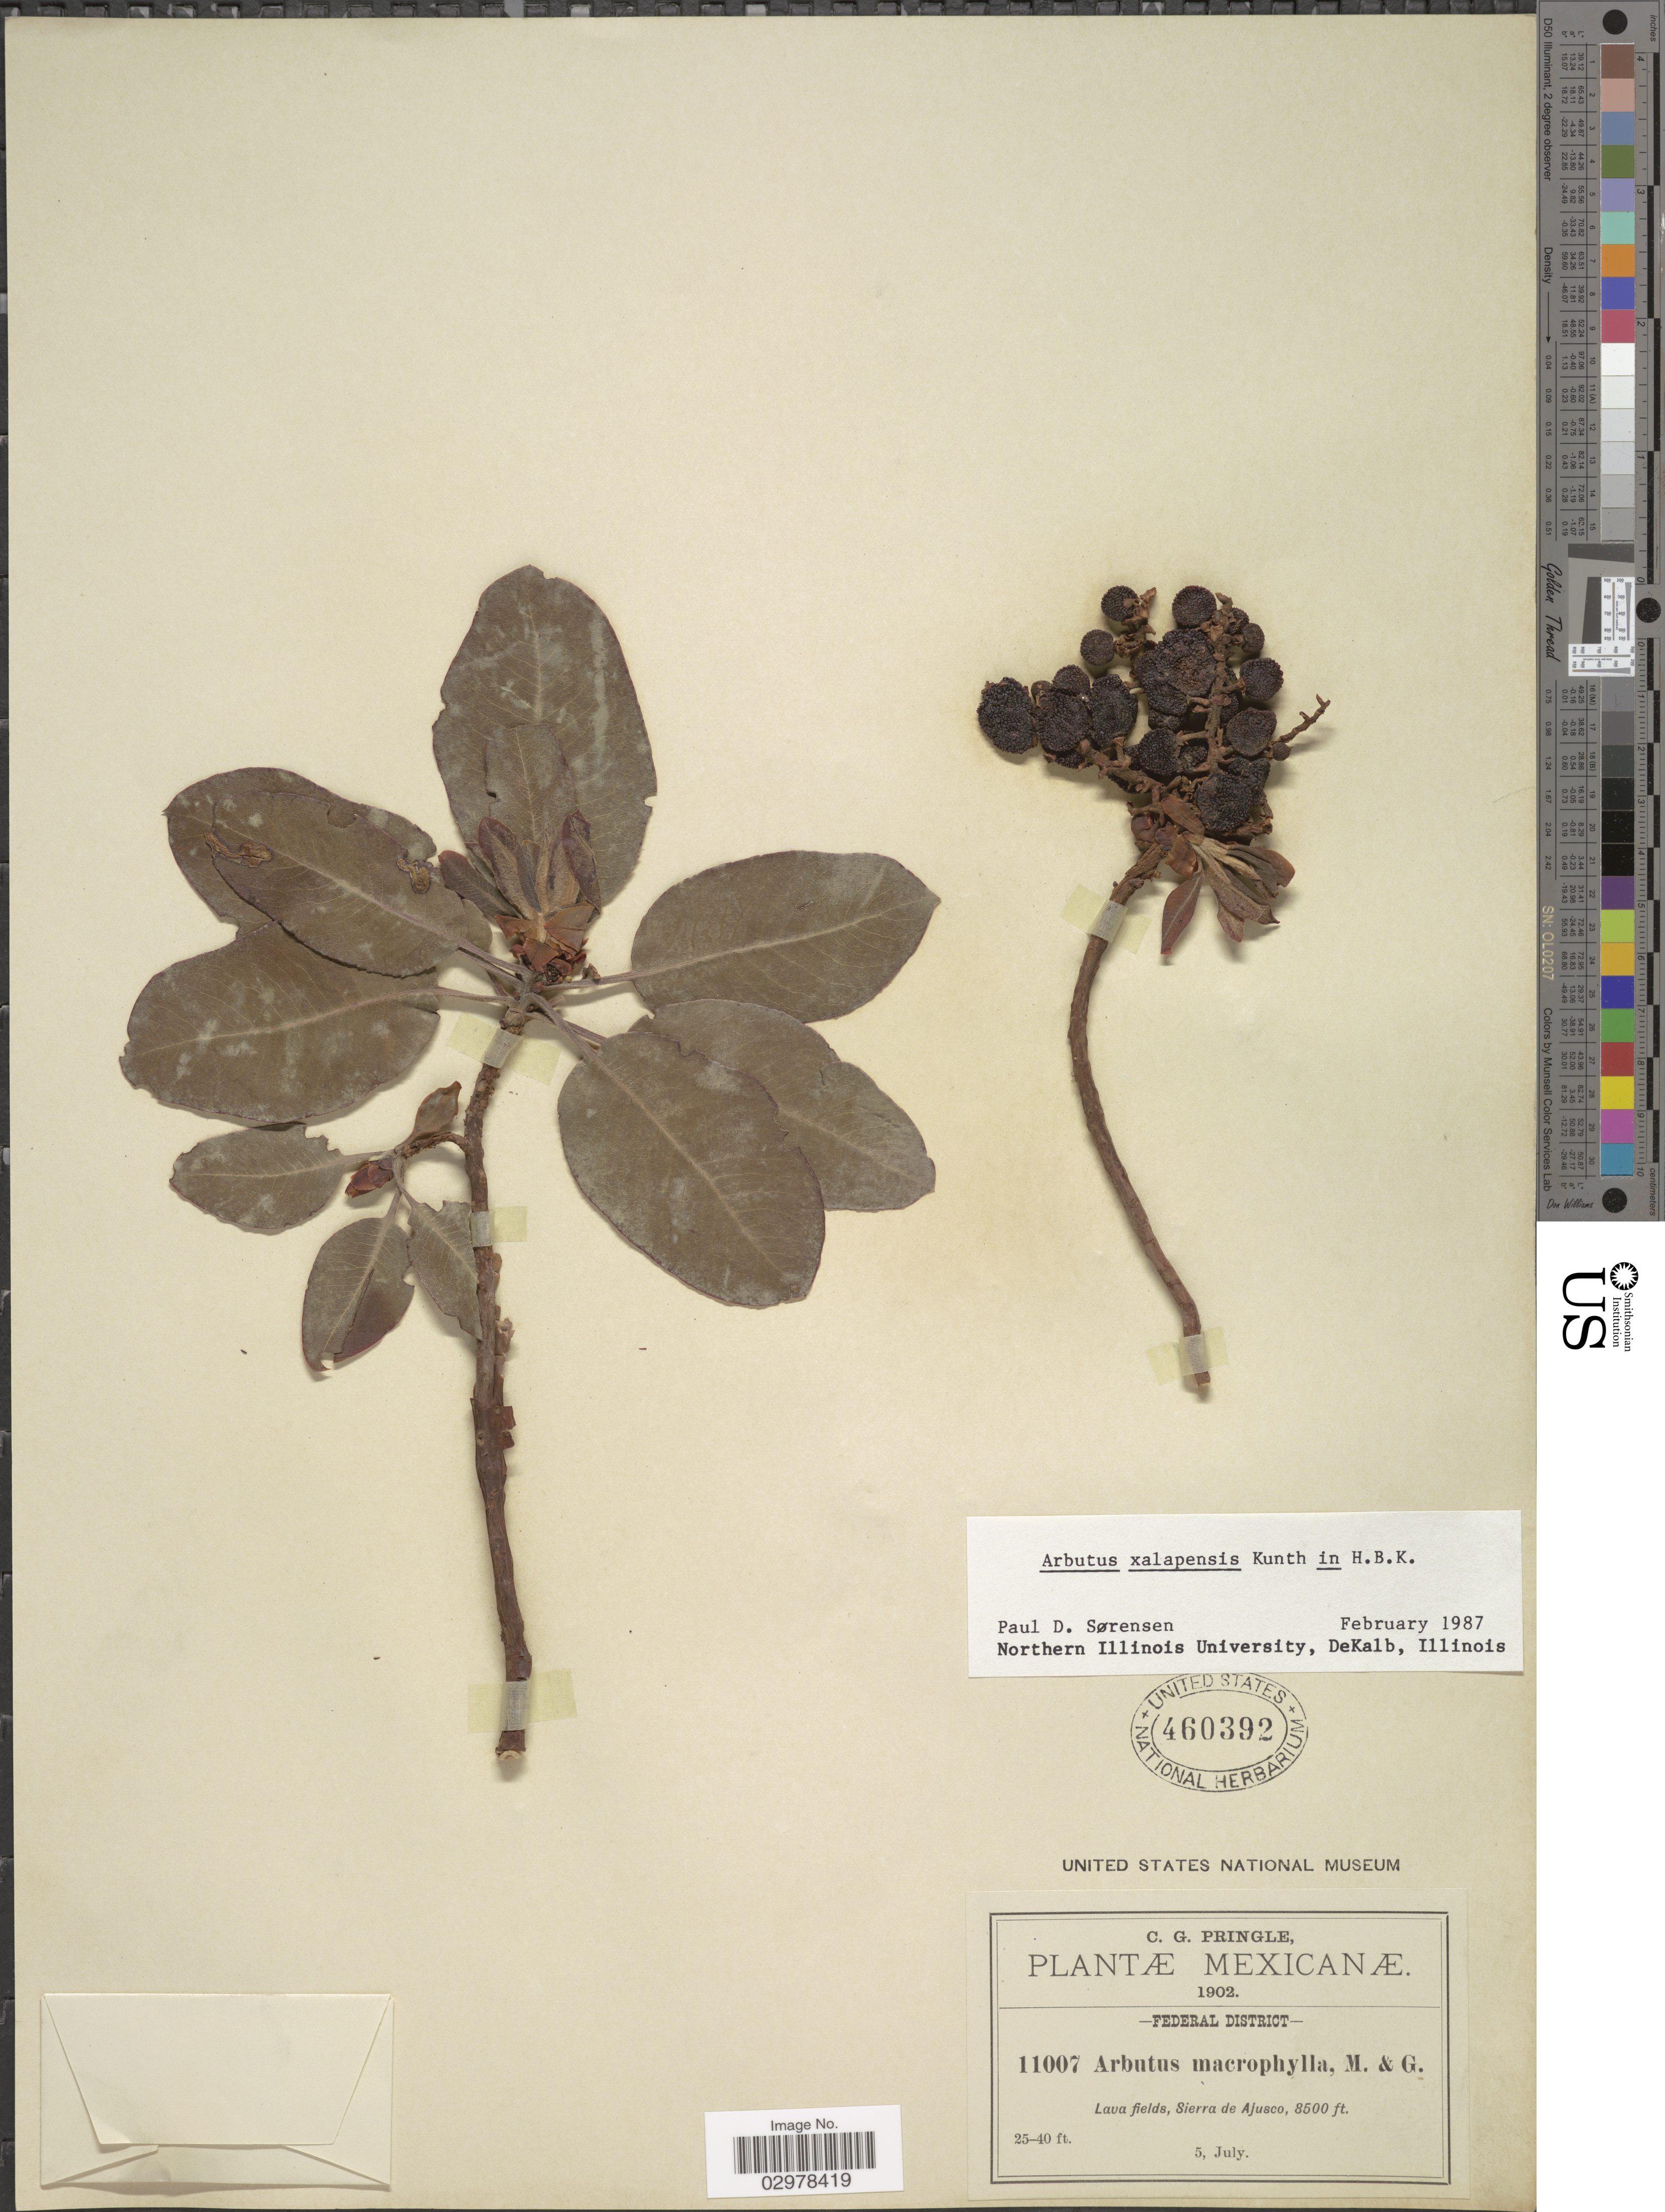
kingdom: Plantae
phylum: Tracheophyta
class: Magnoliopsida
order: Ericales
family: Ericaceae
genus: Arbutus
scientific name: Arbutus xalapensis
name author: Kunth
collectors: C. G. Pringle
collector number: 11007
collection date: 1902-07-05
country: Mexico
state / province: Distrito Federal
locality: Federal District, Lava fields, Sierra de Ajusco.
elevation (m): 2591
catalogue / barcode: US 460392